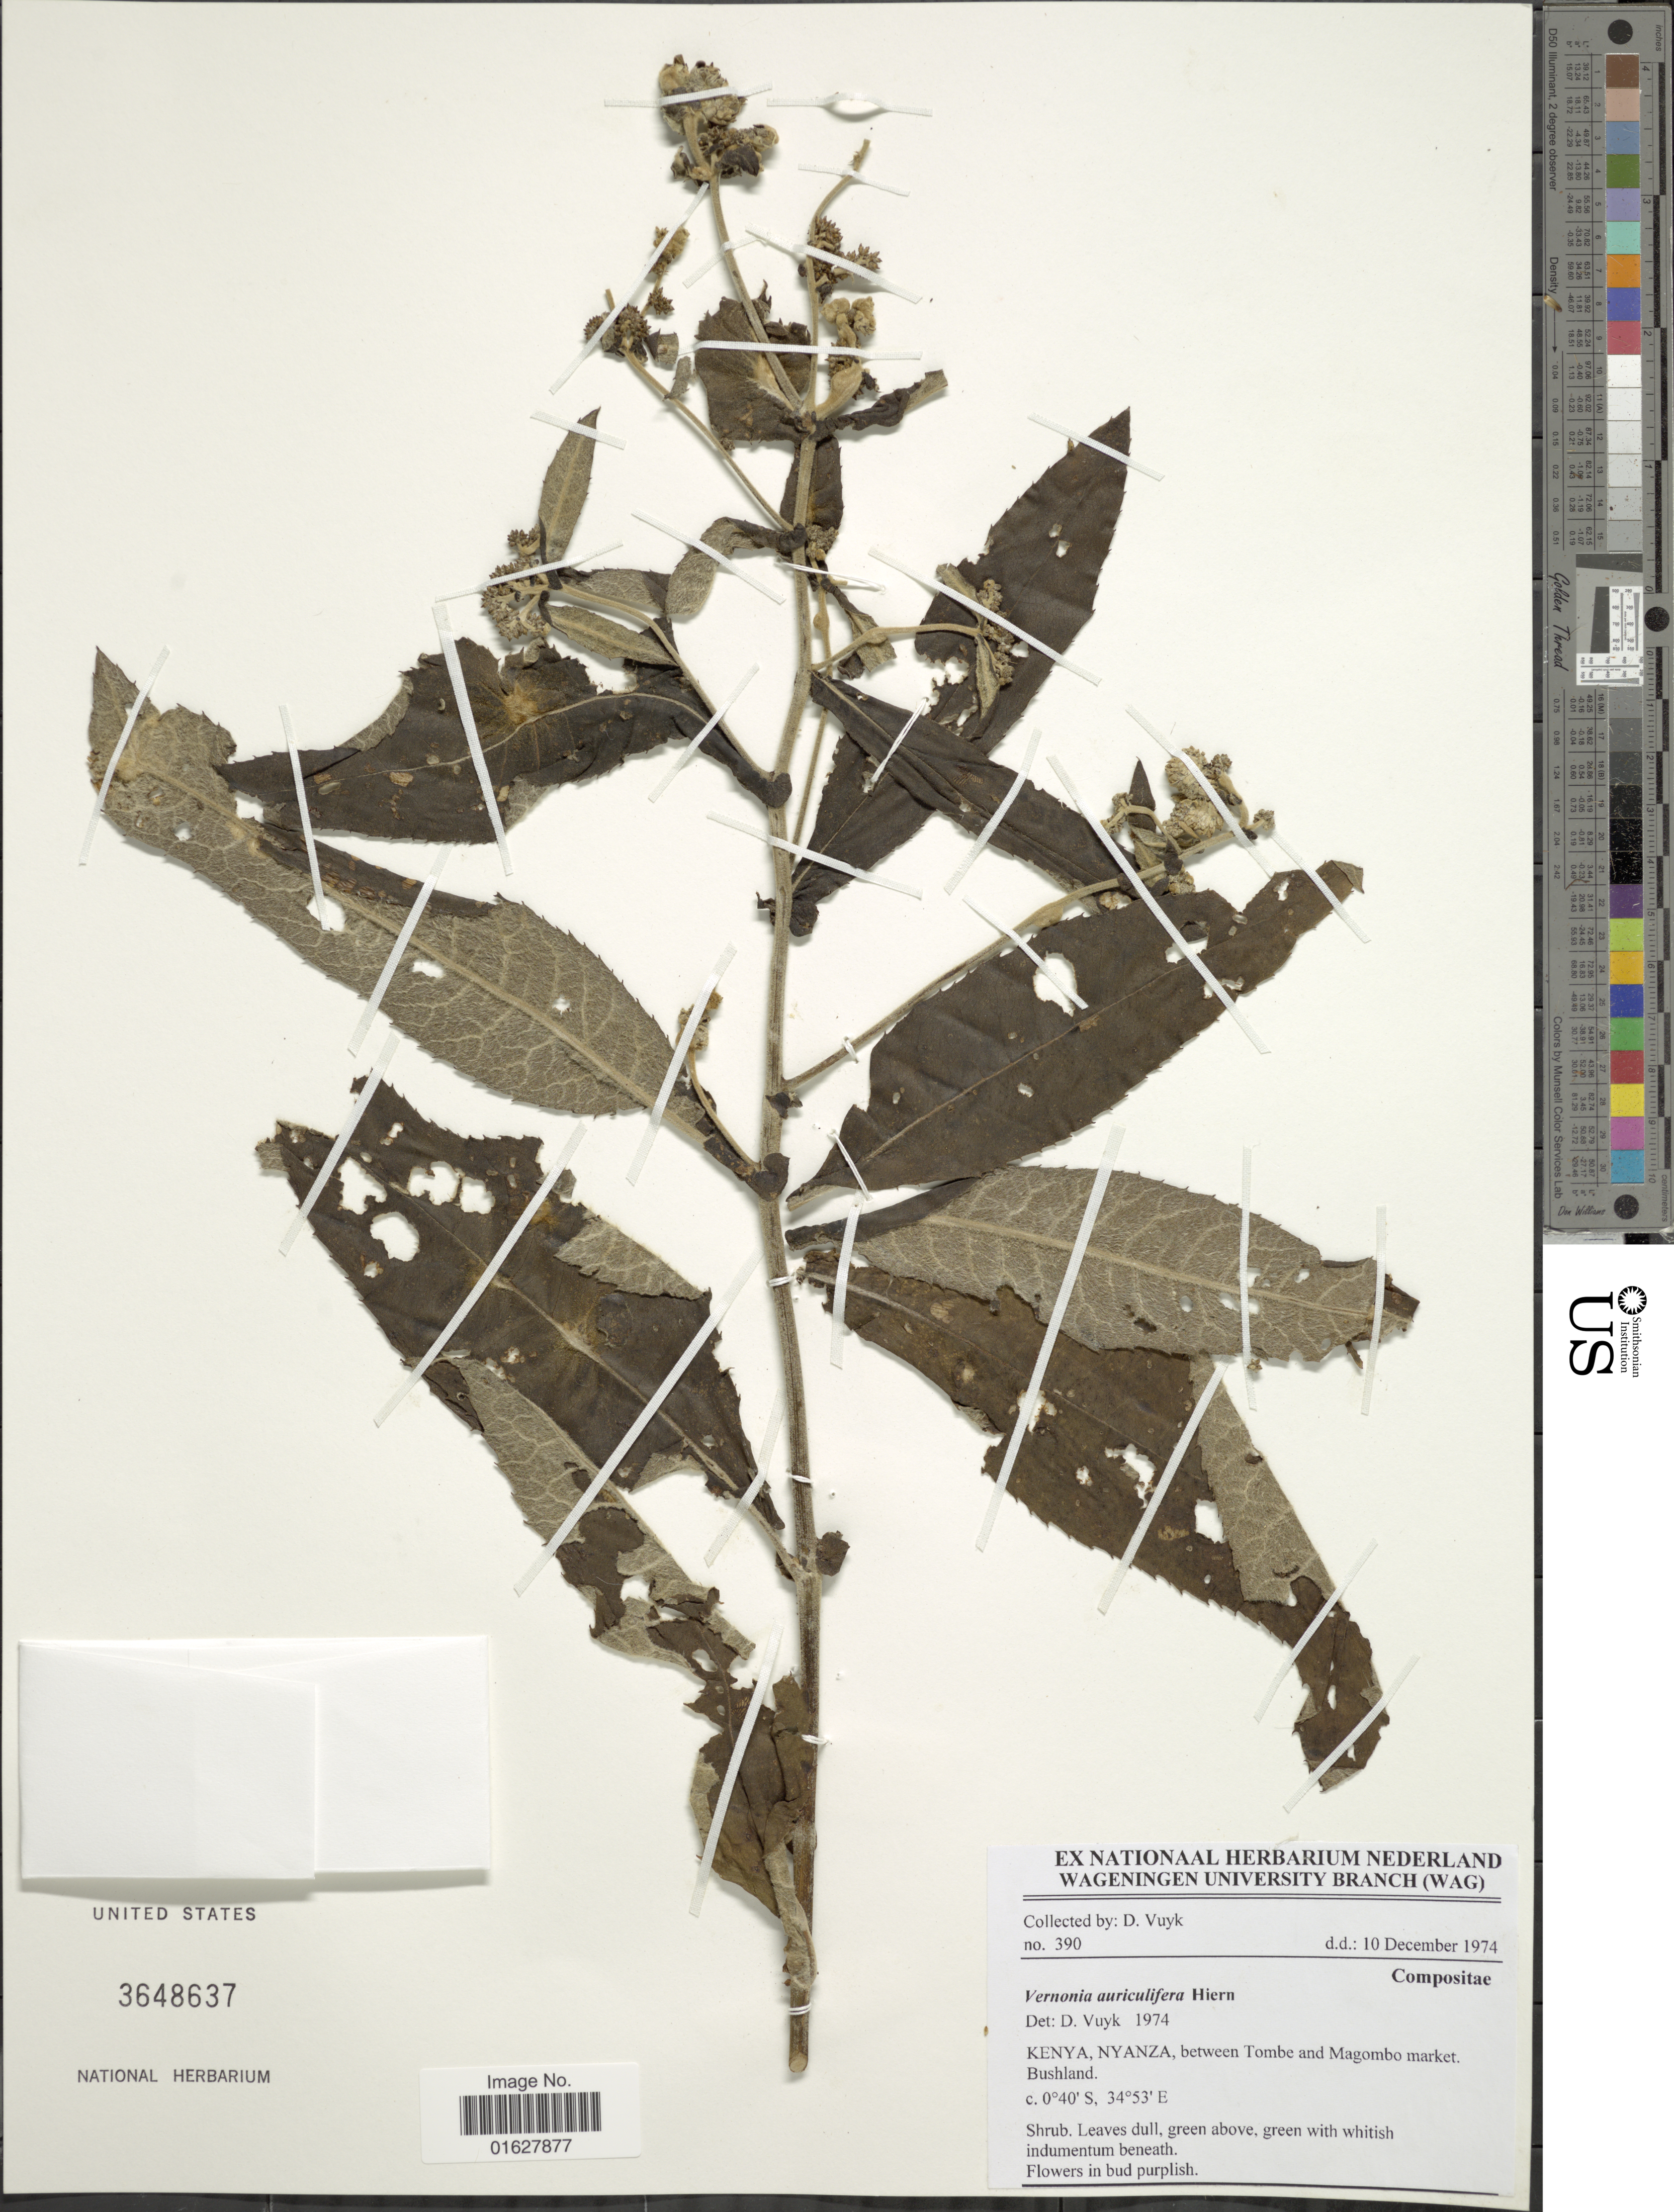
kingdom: Plantae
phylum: Tracheophyta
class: Magnoliopsida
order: Asterales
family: Asteraceae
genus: Vernonia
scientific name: Vernonia auriculifera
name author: Hiern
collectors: D. Vuyk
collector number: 3690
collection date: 1974-12-10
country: Kenya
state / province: Nyamira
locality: Kenya, Nyanza, between Tombe and Magombo market. Bushland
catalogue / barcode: US 3648637